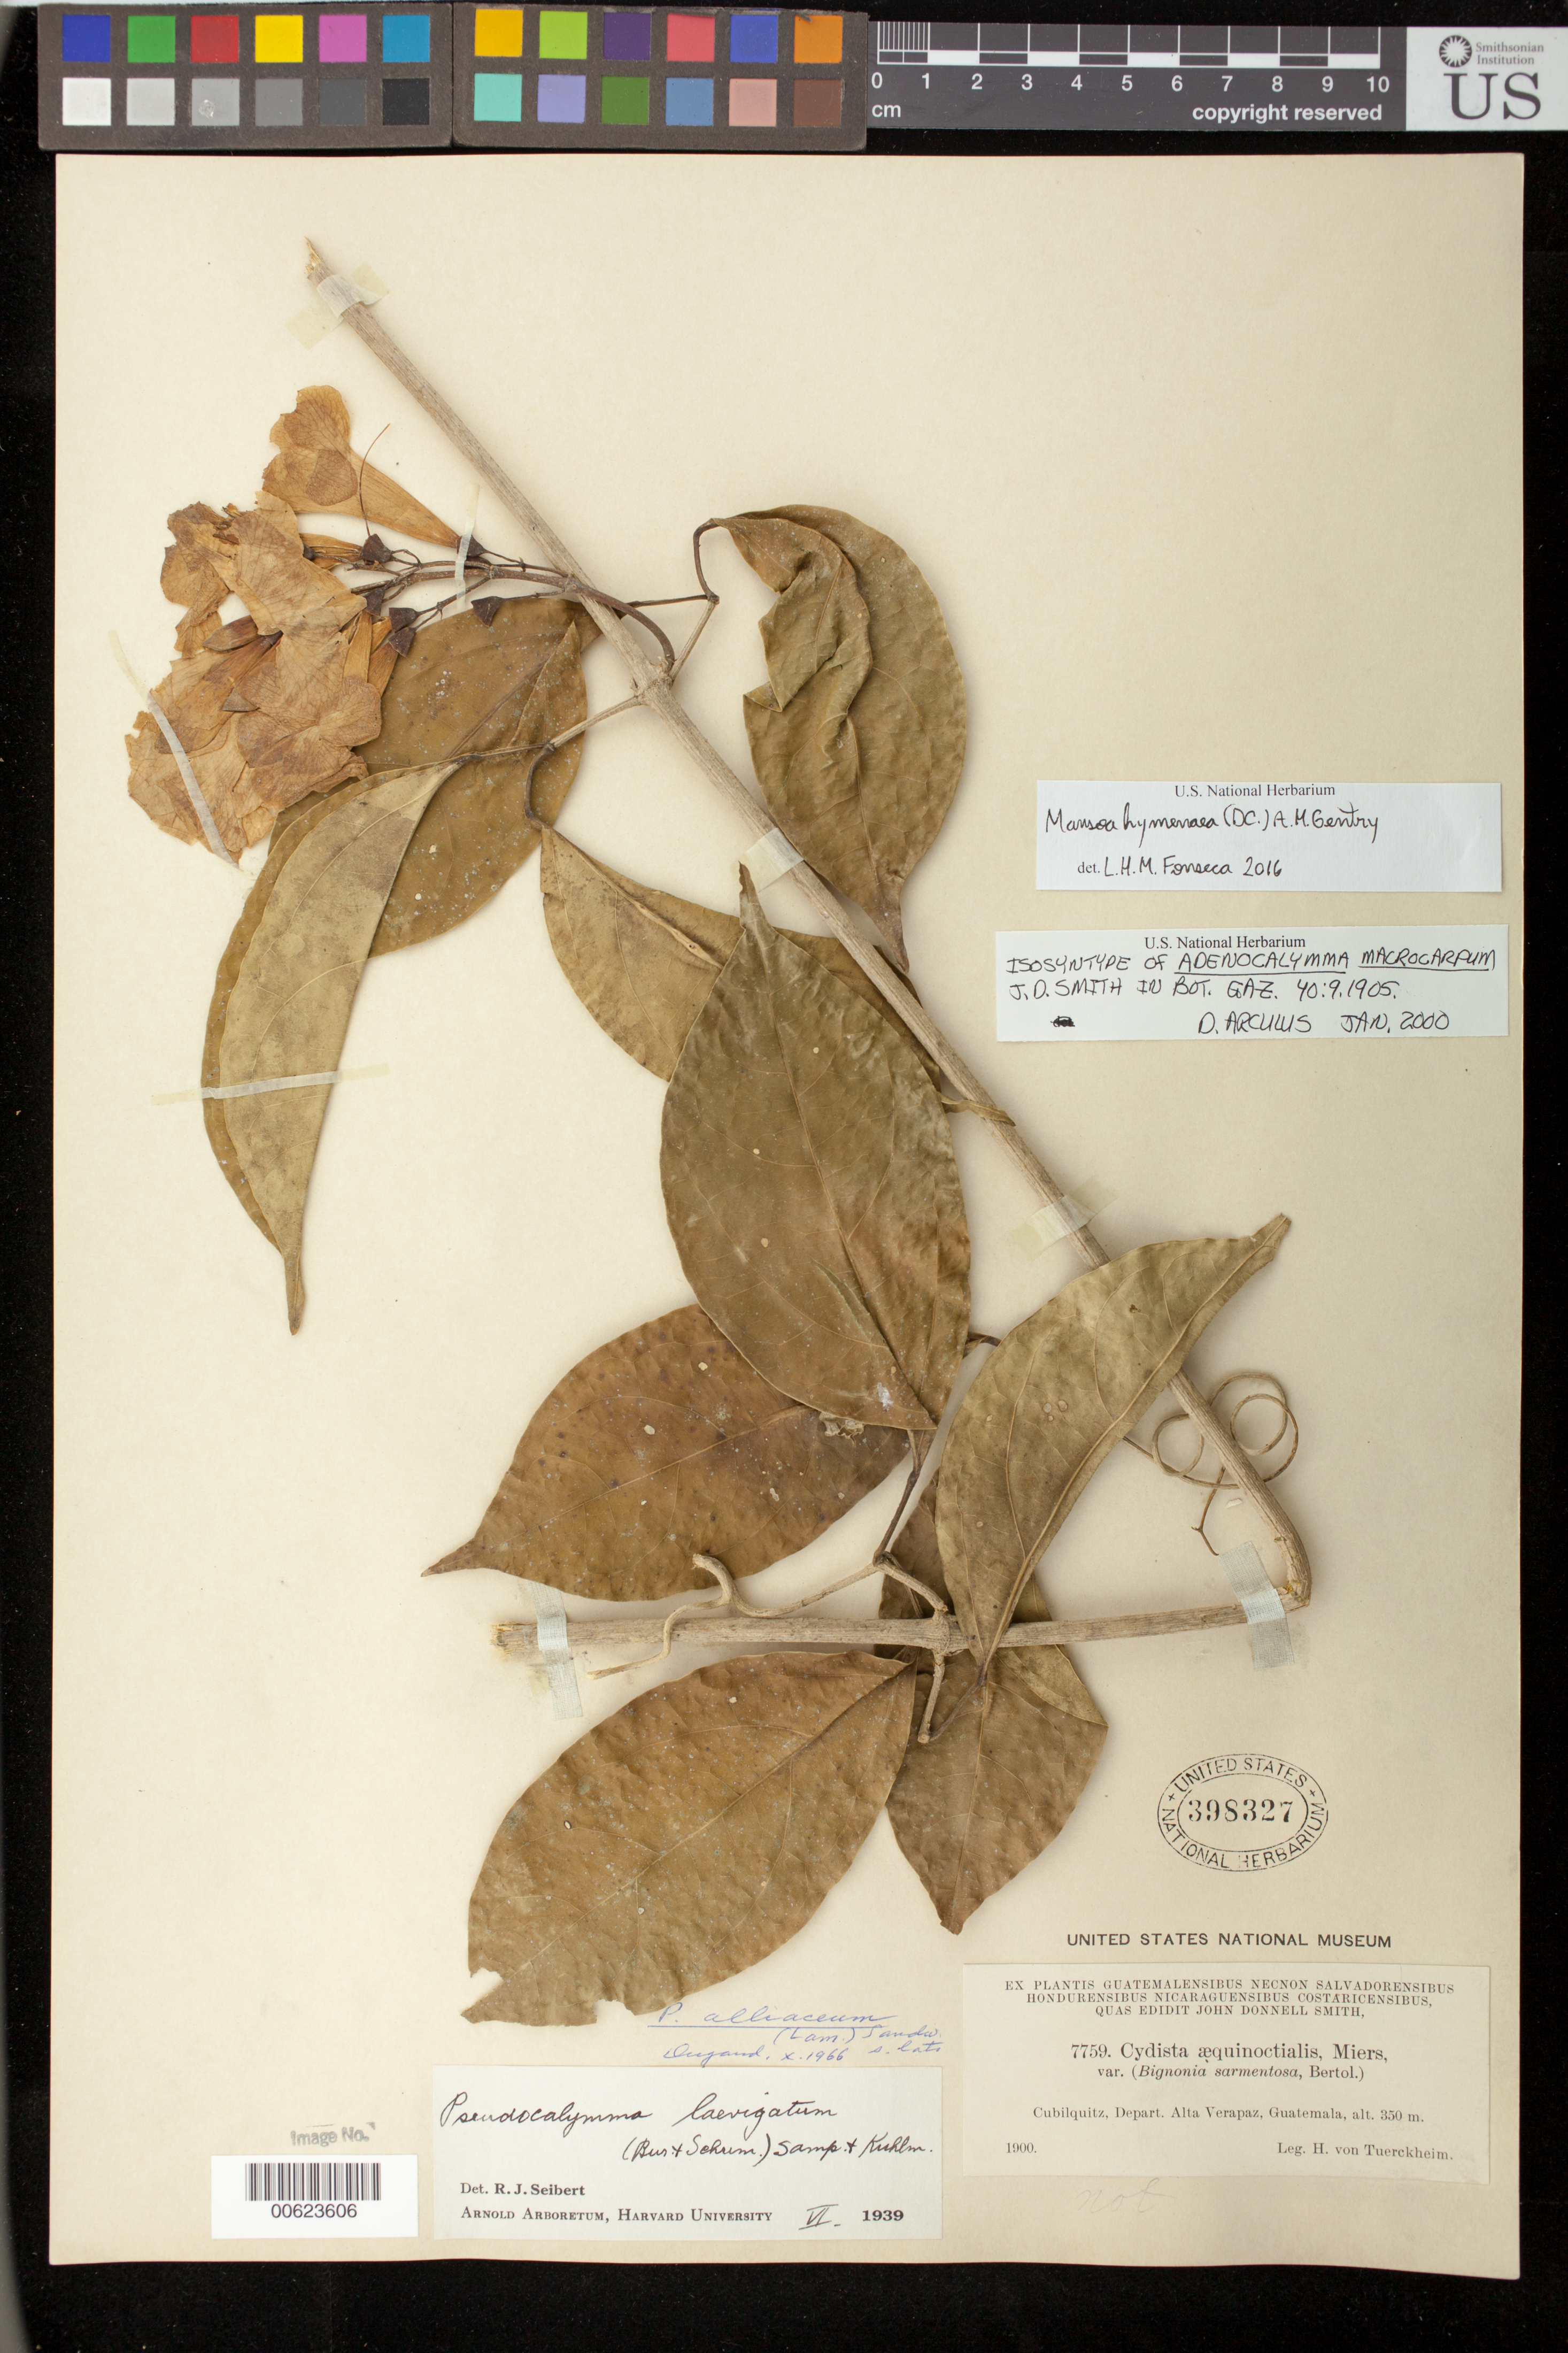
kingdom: Plantae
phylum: Tracheophyta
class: Magnoliopsida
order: Lamiales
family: Bignoniaceae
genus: Adenocalymma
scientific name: Adenocalymma macrocarpum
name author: Donn. Sm.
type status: Syntype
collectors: H. von Türckheim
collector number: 7759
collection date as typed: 1900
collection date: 1900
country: Guatemala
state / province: Alta Verapaz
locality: Cubilquitz, Depart. Alta Verapaz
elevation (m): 350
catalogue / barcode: US 398327